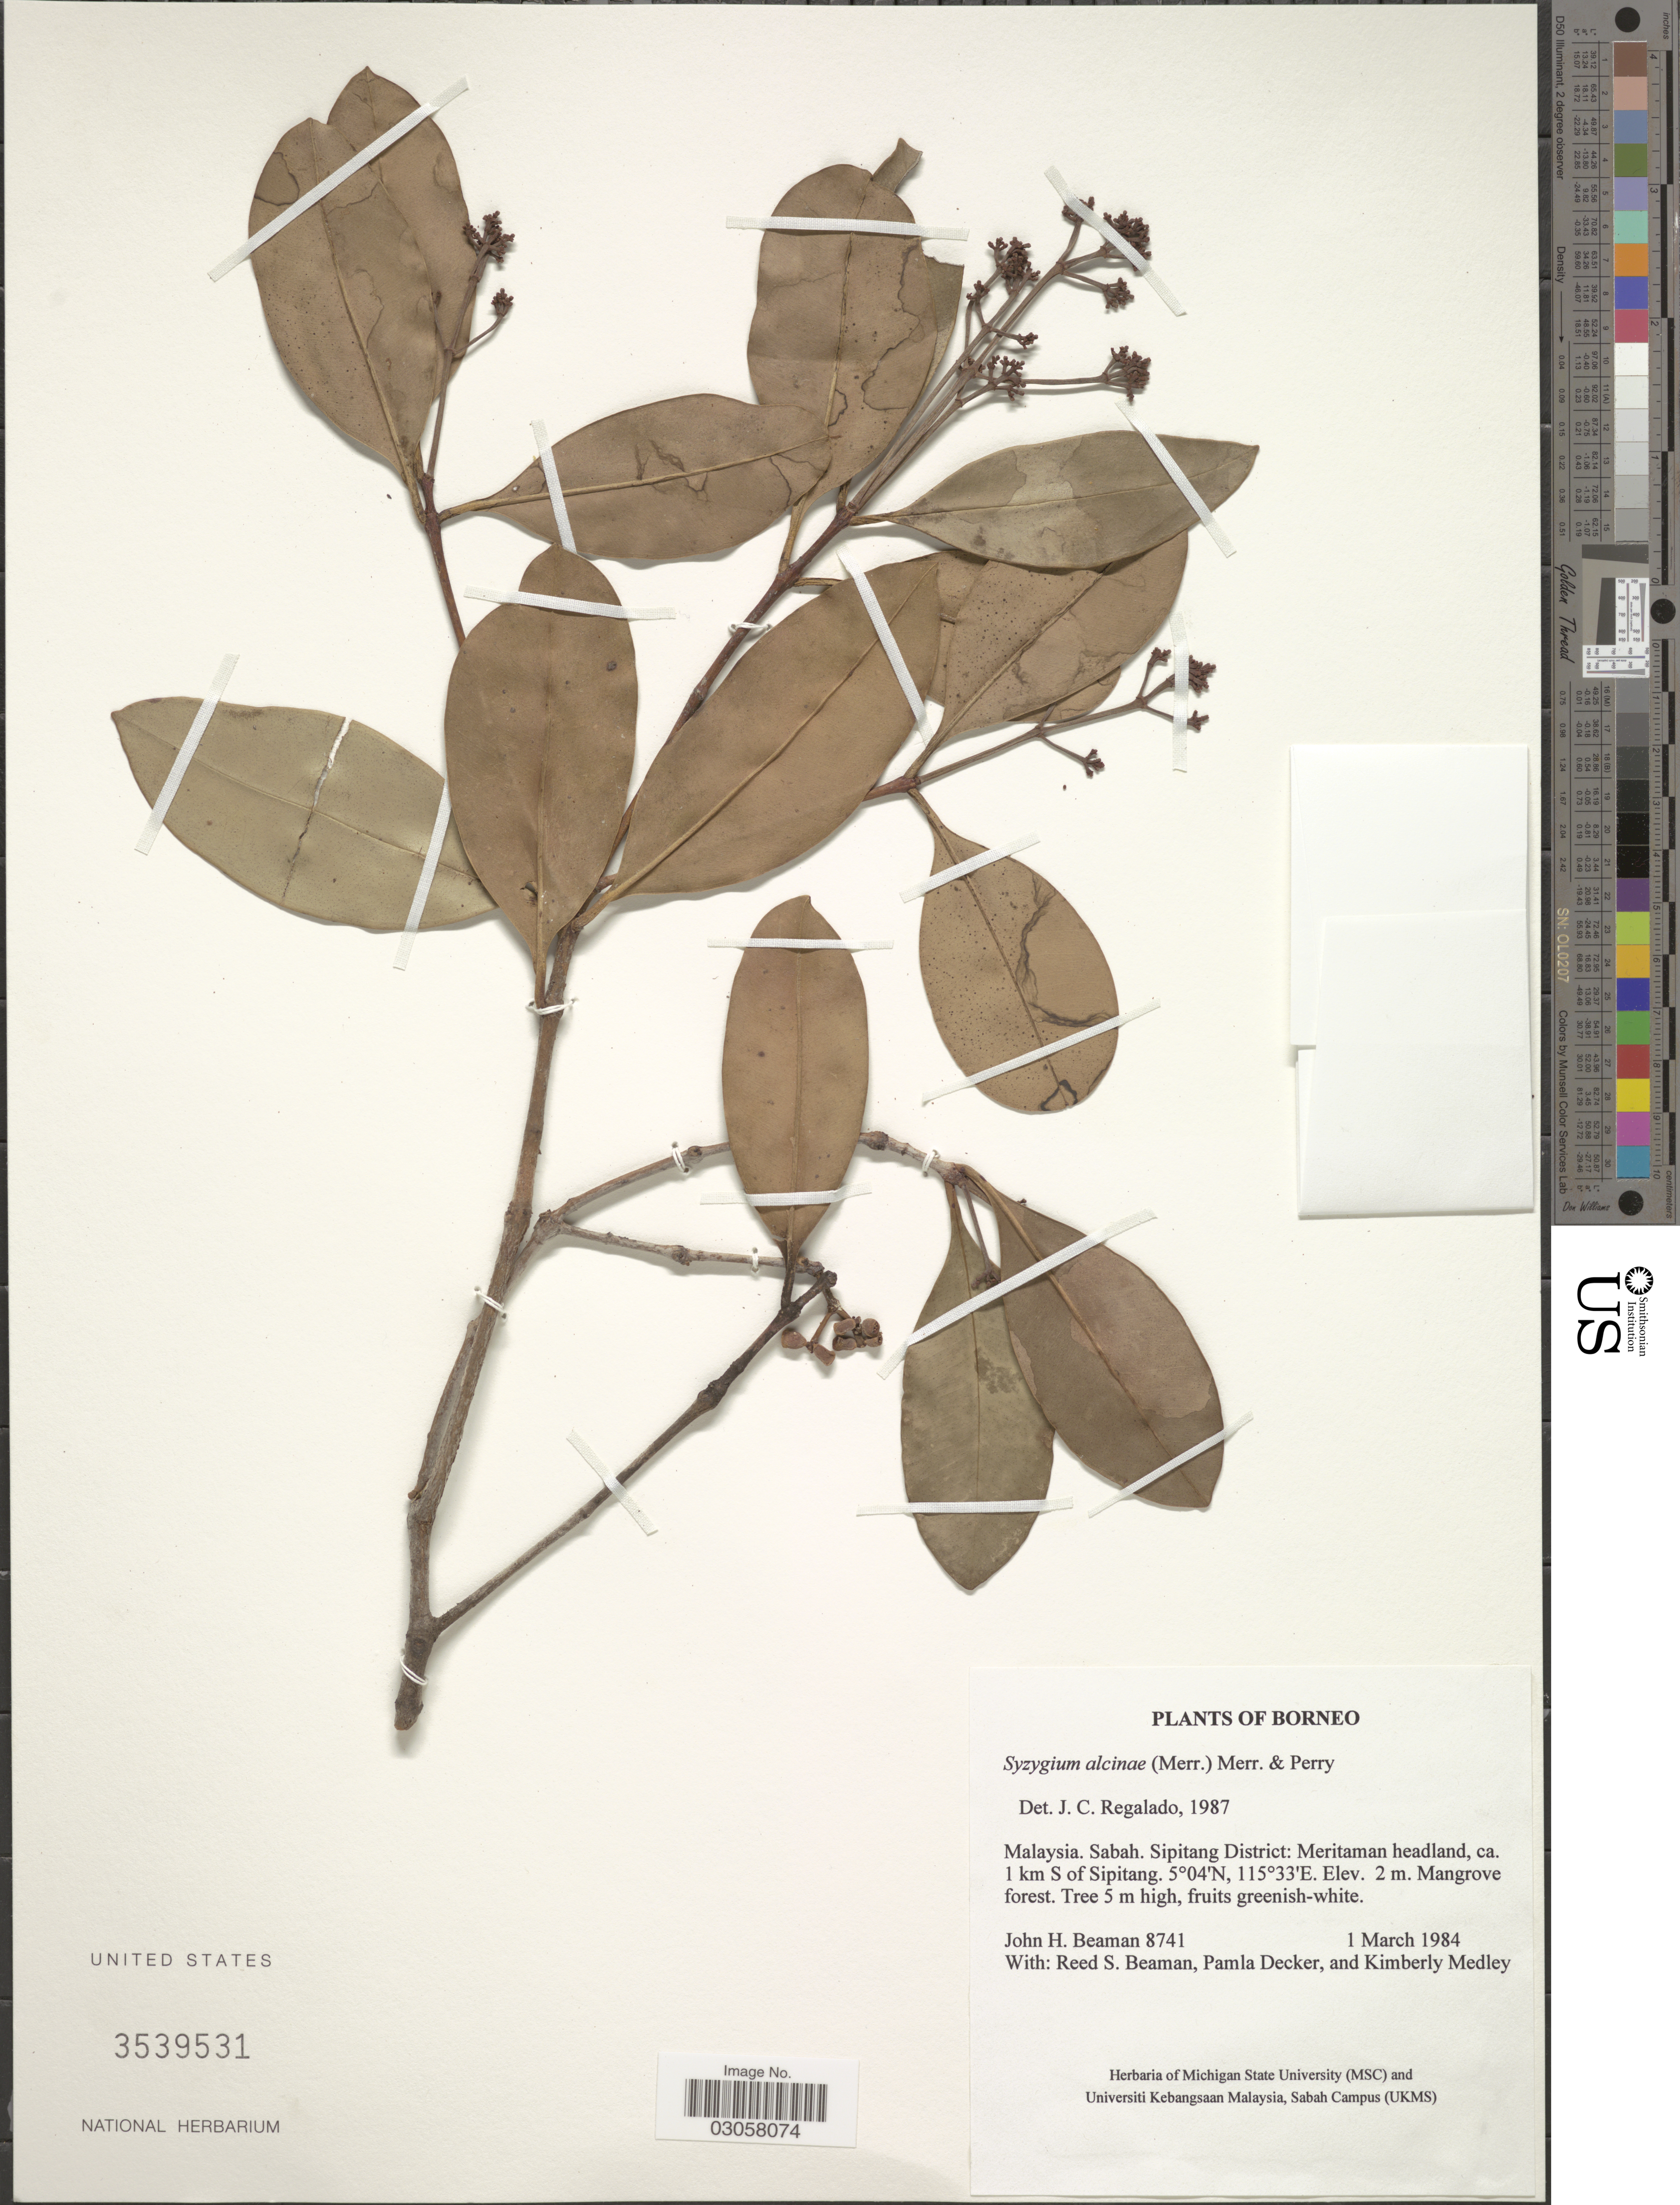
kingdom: Plantae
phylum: Tracheophyta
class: Magnoliopsida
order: Myrtales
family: Myrtaceae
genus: Syzygium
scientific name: Syzygium alcinae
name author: (Merr.) Merr. & L.M. Perry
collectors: J. H. Beaman, R. S. Beaman, P. Decker & K. Medley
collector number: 8741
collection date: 1984-03-01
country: Malaysia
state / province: Sabah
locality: Borneo. Sipitang District: Meritaman headland, ca. 1 km S of Sipitang.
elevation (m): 2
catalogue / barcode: US 3539531